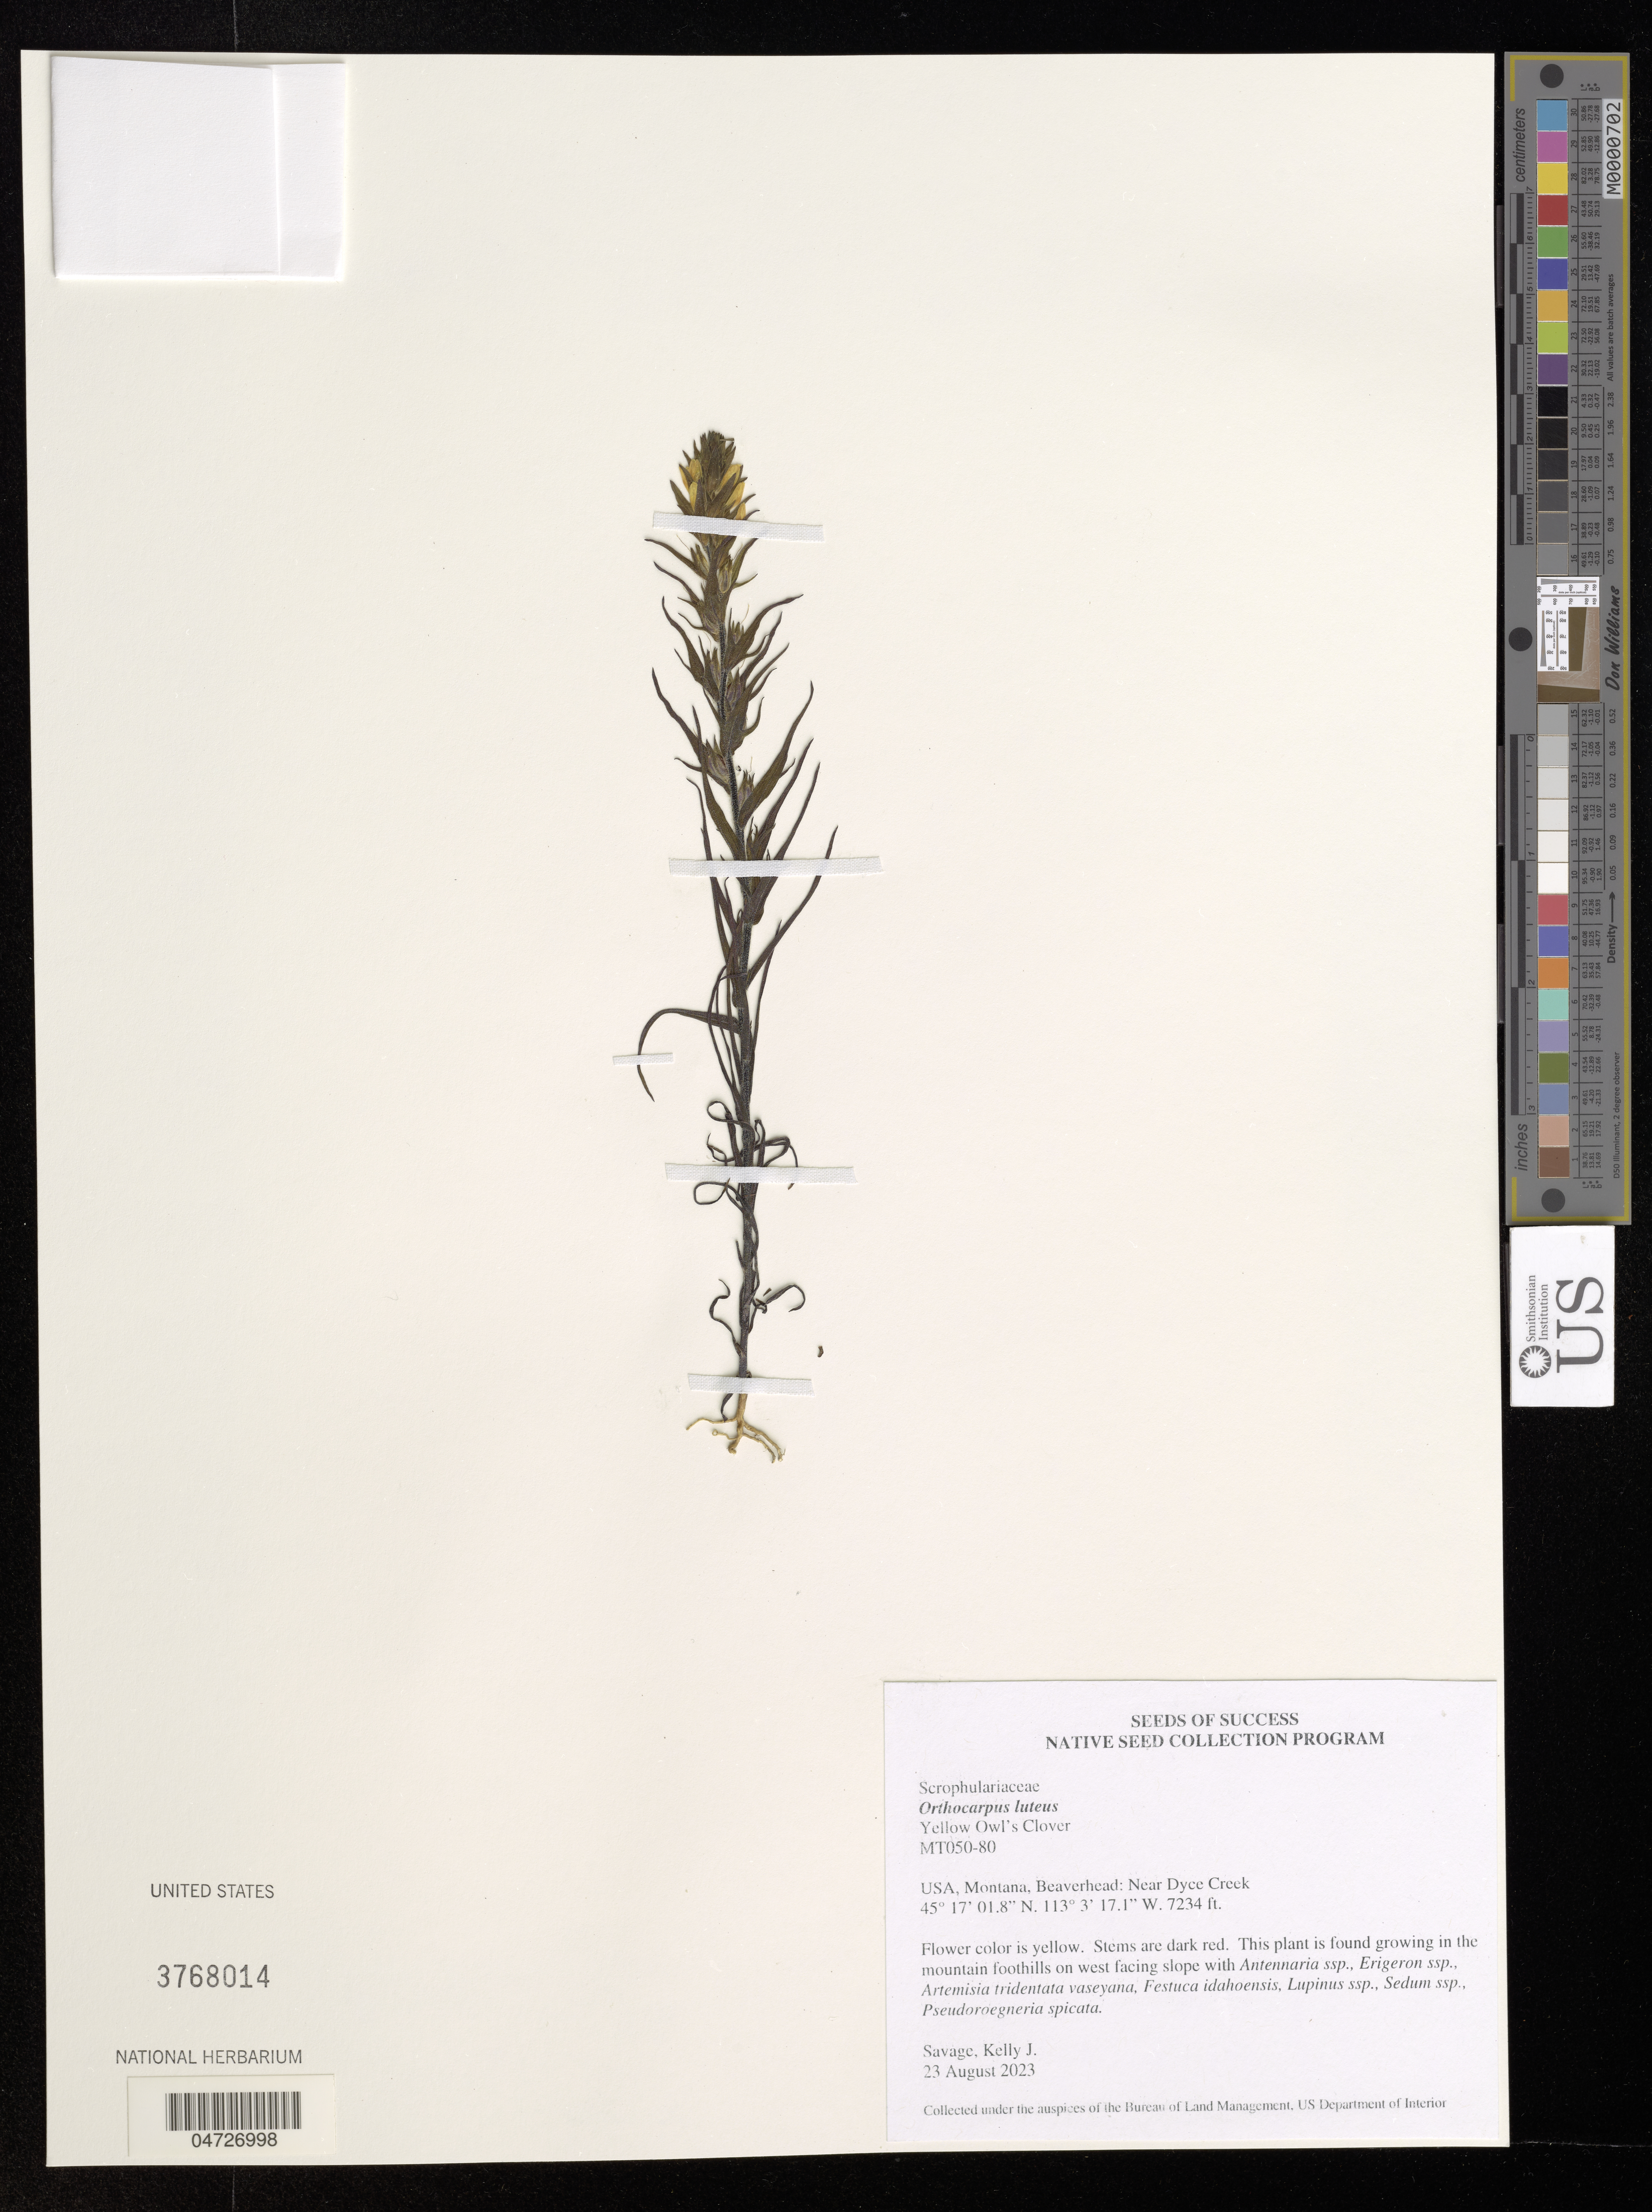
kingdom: Plantae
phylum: Tracheophyta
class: Magnoliopsida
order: Lamiales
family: Orobanchaceae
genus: Orthocarpus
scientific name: Orthocarpus luteus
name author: Nutt.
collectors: K. Savage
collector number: MT050-80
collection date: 2023-08-23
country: United States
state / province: Montana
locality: Beaverhead: Near Dyce Creek.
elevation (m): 2205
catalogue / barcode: US 3768014